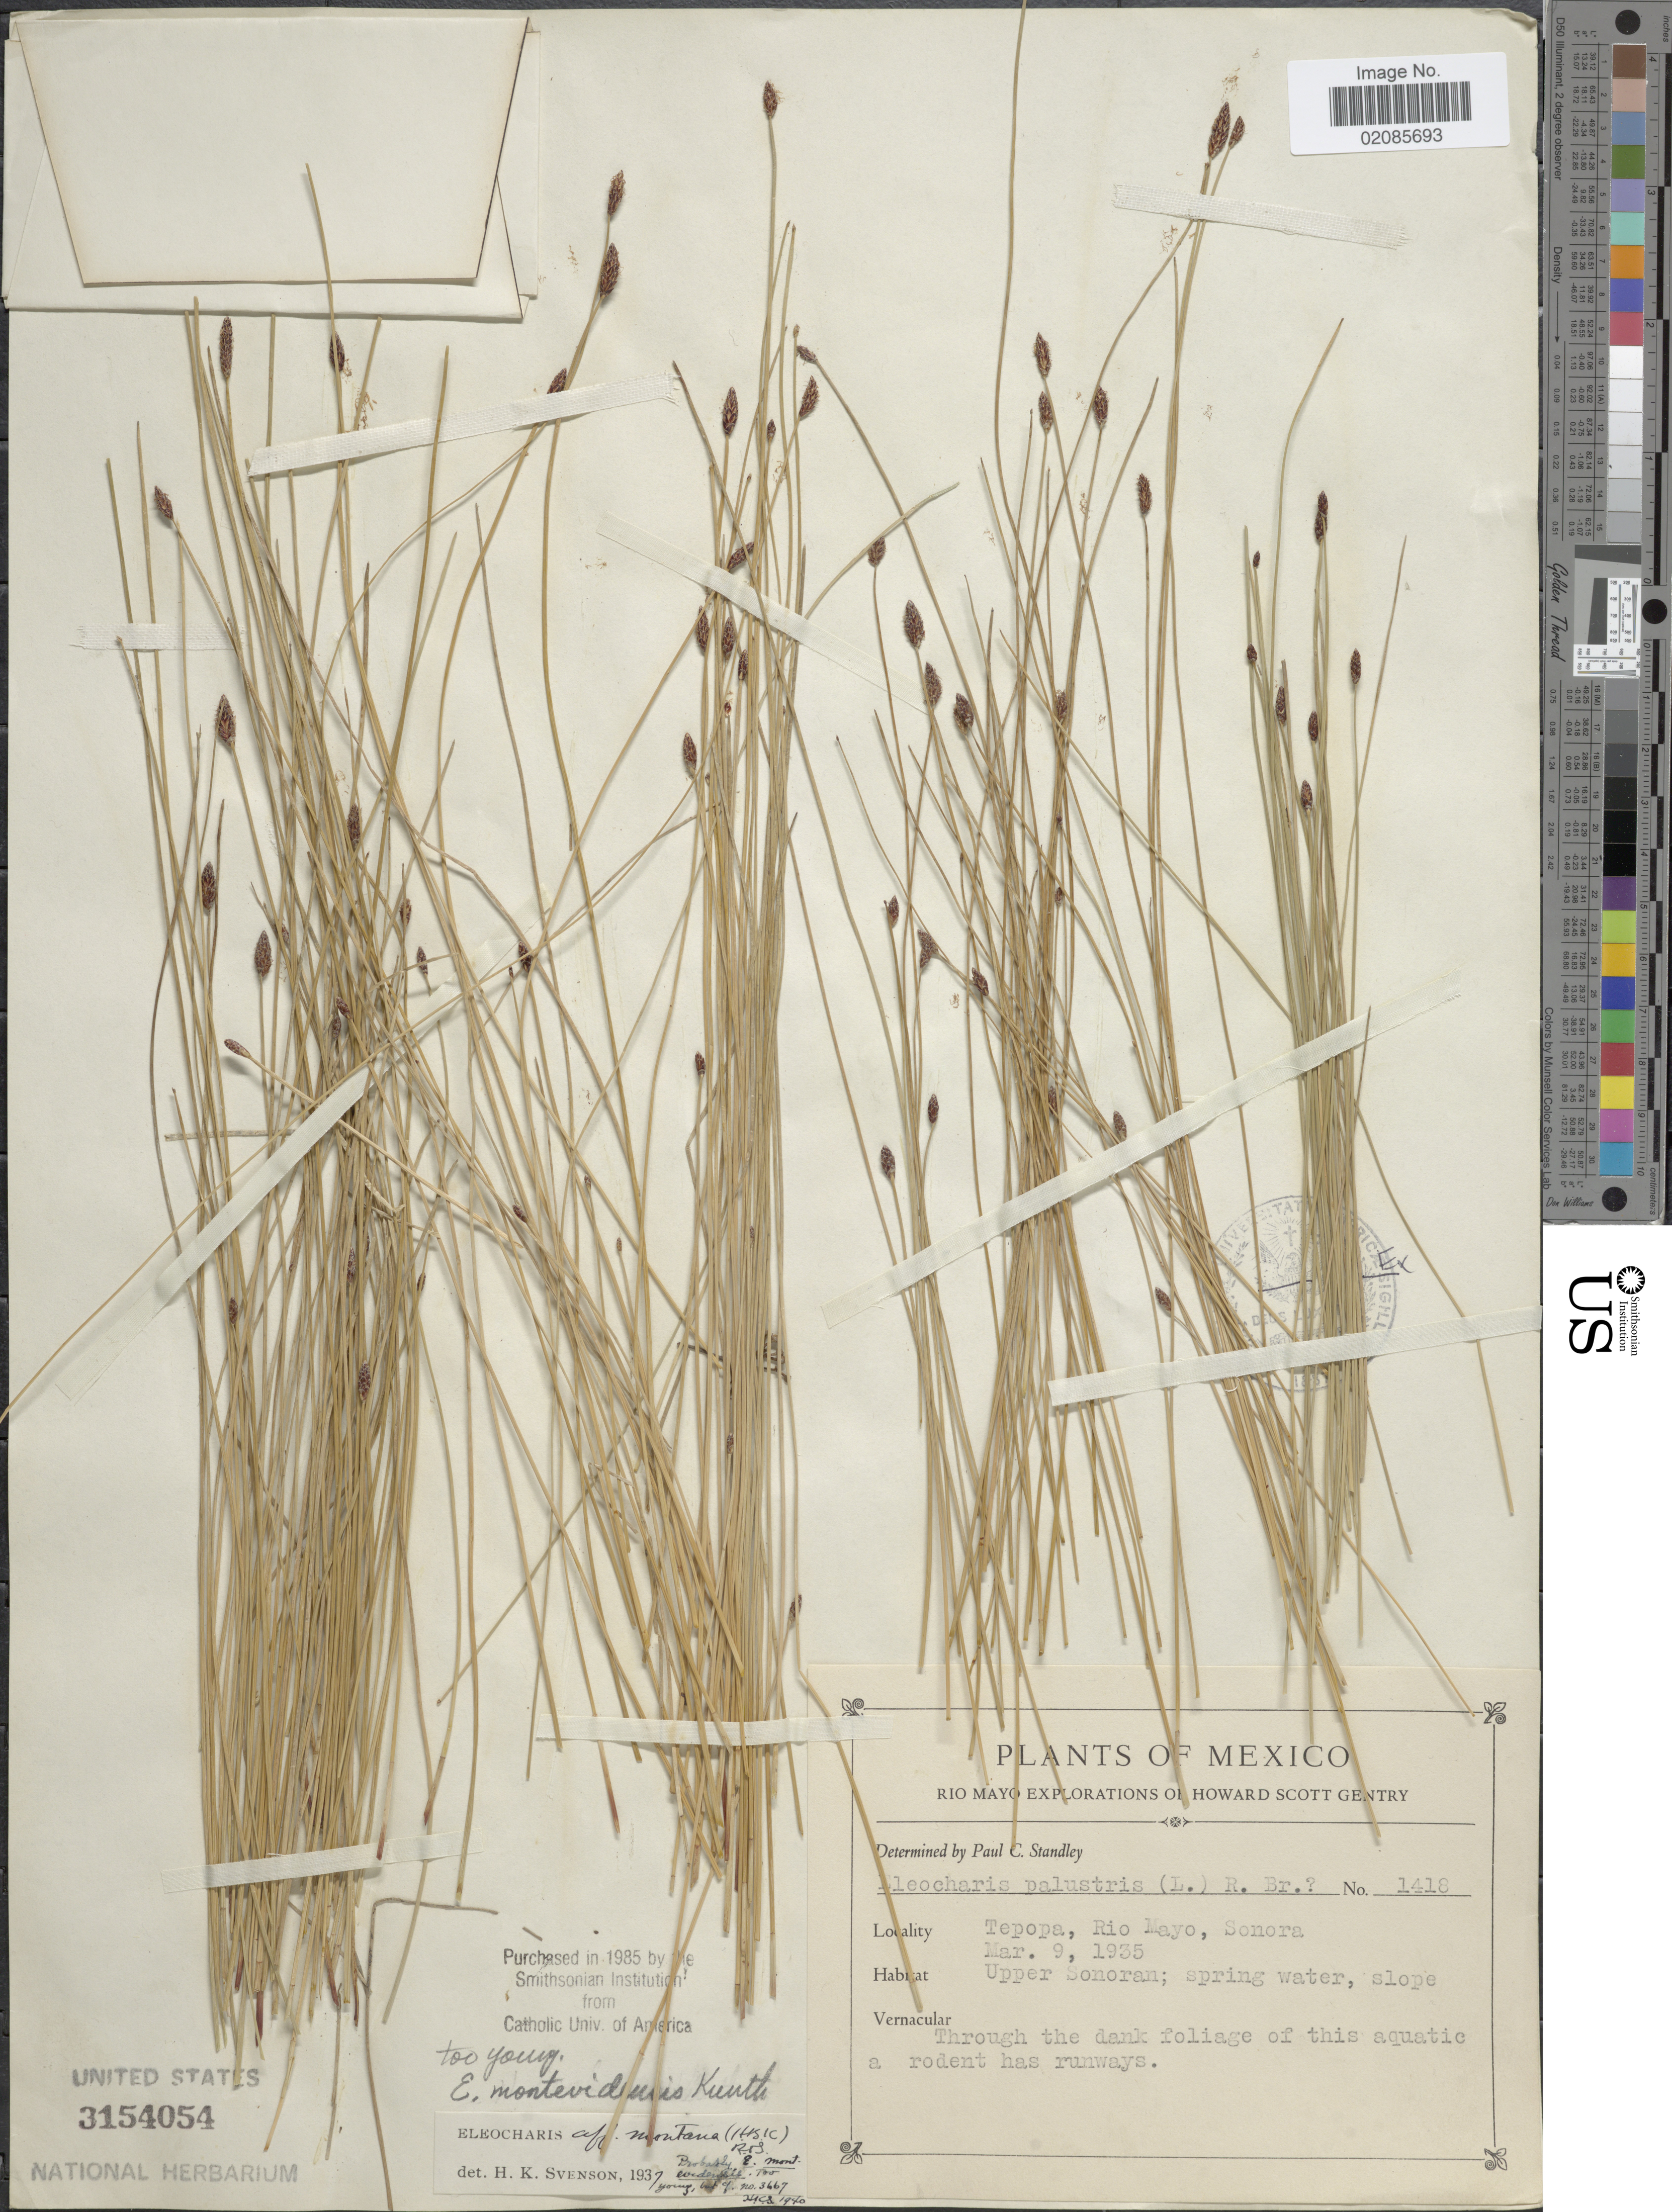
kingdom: Plantae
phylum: Tracheophyta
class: Liliopsida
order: Poales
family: Cyperaceae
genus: Eleocharis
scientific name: Eleocharis montevidensis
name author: Kunth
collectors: H. S. Gentry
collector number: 1418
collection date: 1935-03-09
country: Mexico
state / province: Sonora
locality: Tepopa, Rio Mayo, Upper Sonoran, slope, spring water.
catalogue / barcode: US 3154054